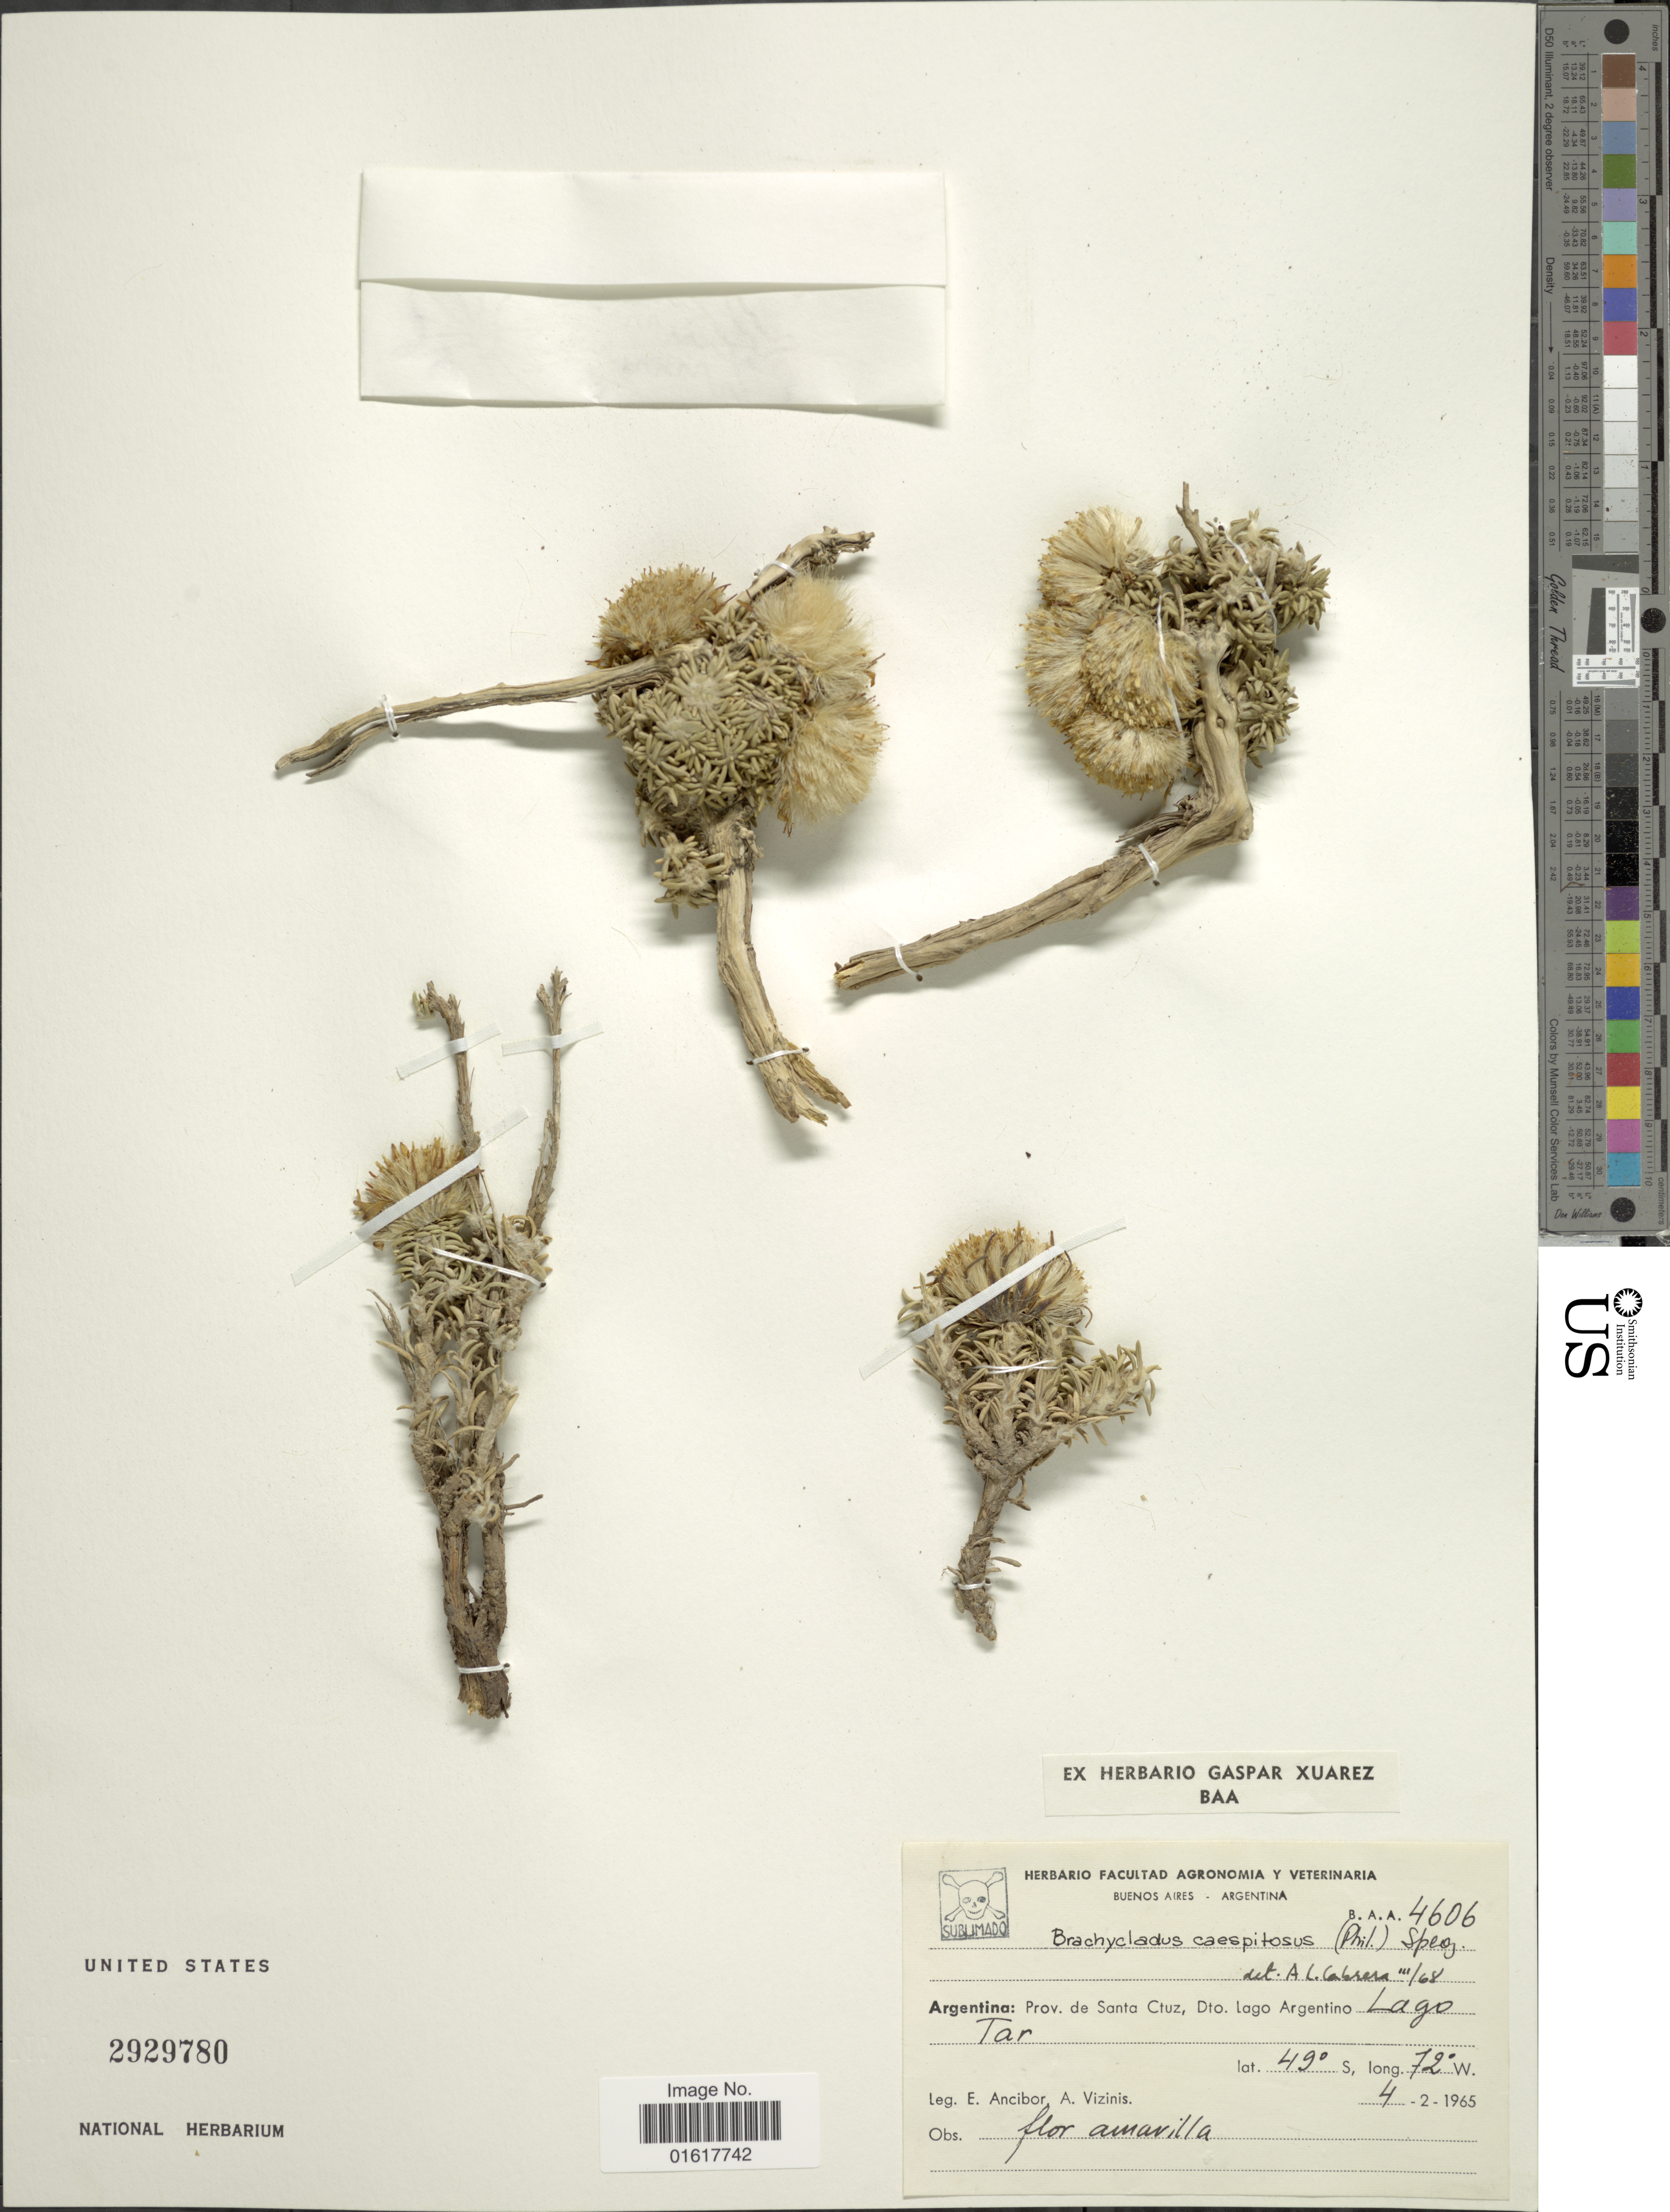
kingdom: Plantae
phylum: Tracheophyta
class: Magnoliopsida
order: Asterales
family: Asteraceae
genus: Brachyclados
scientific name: Brachyclados caespitosus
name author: (Phil.) Speg.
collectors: E. Ancibor & A. Vizinis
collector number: B. A. A. 4606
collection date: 1965-02-04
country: Argentina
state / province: Santa Cruz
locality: Dto. Lago Argentino Lago Tar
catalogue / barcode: US 2929780